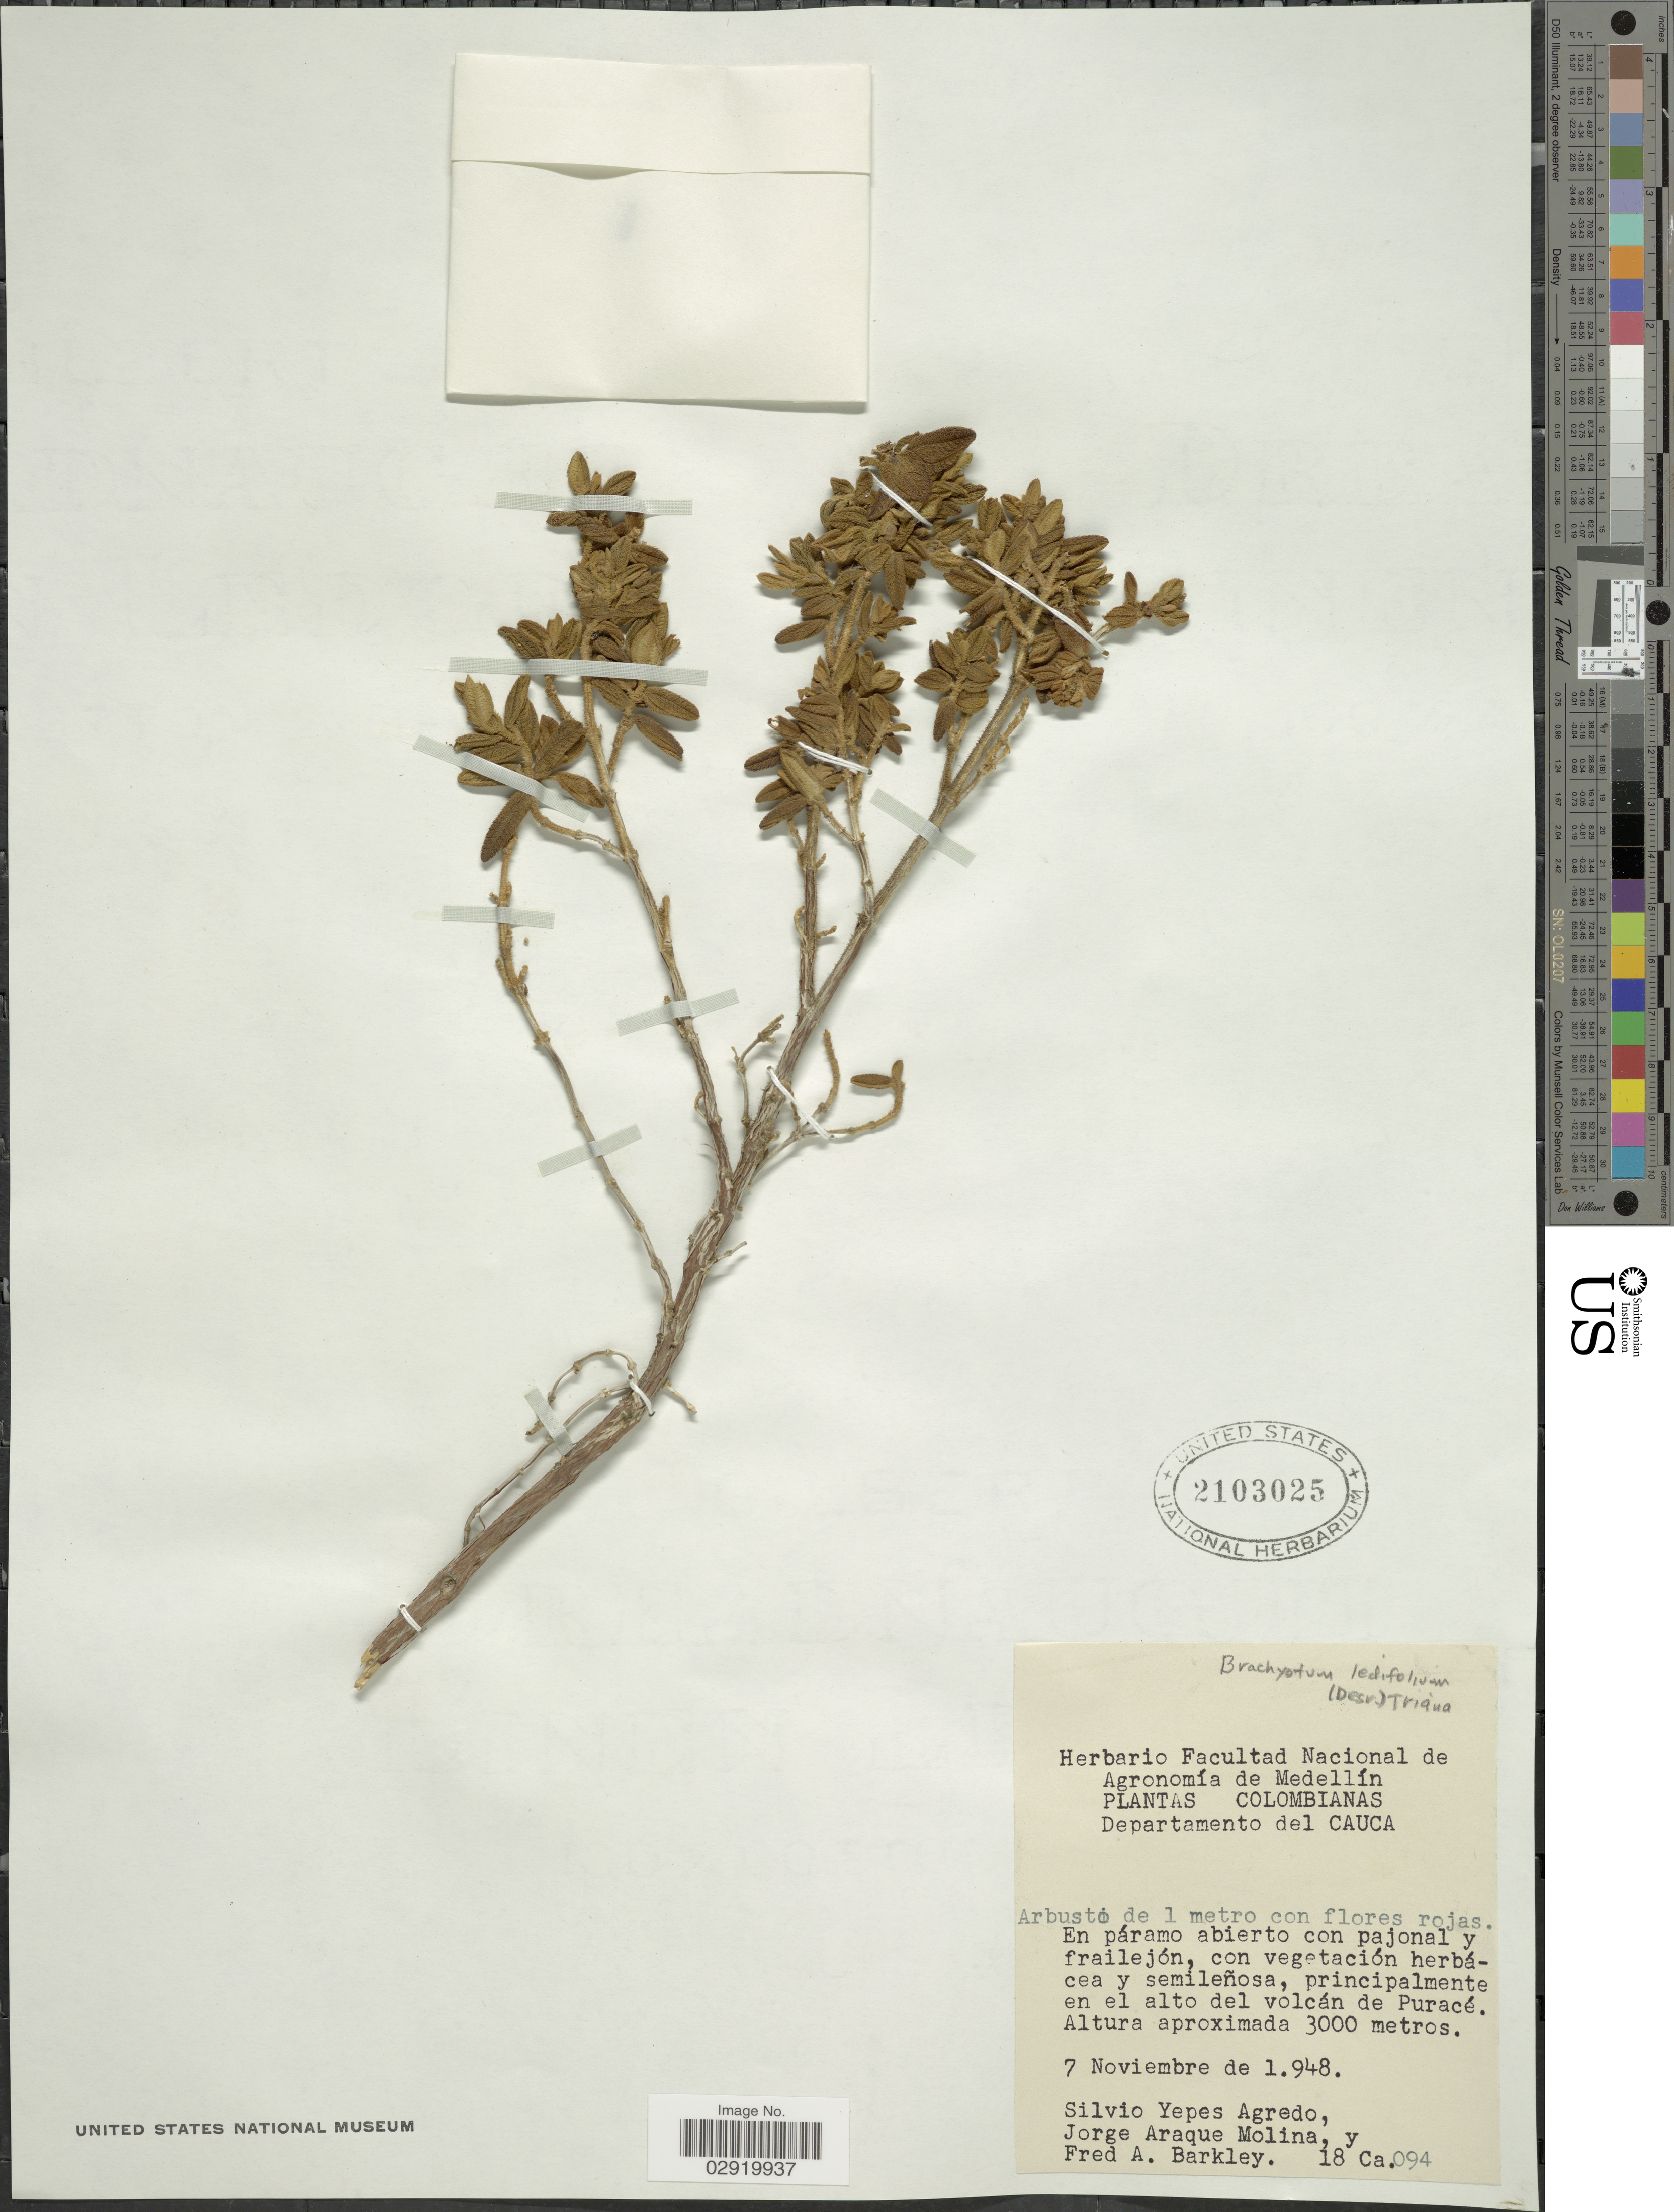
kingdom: Plantae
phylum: Tracheophyta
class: Magnoliopsida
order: Myrtales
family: Melastomataceae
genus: Brachyotum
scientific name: Brachyotum ledifolium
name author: (Desr.) Triana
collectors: S. Yepes-Agredo, J. Araque Molina & F. A. Barkley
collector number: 18 C094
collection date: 1948-11-07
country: Colombia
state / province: Valle del Cauca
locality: Departamento del Cauca, principalmente en el alto del volcán de Puracé.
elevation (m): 3000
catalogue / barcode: US 2103025